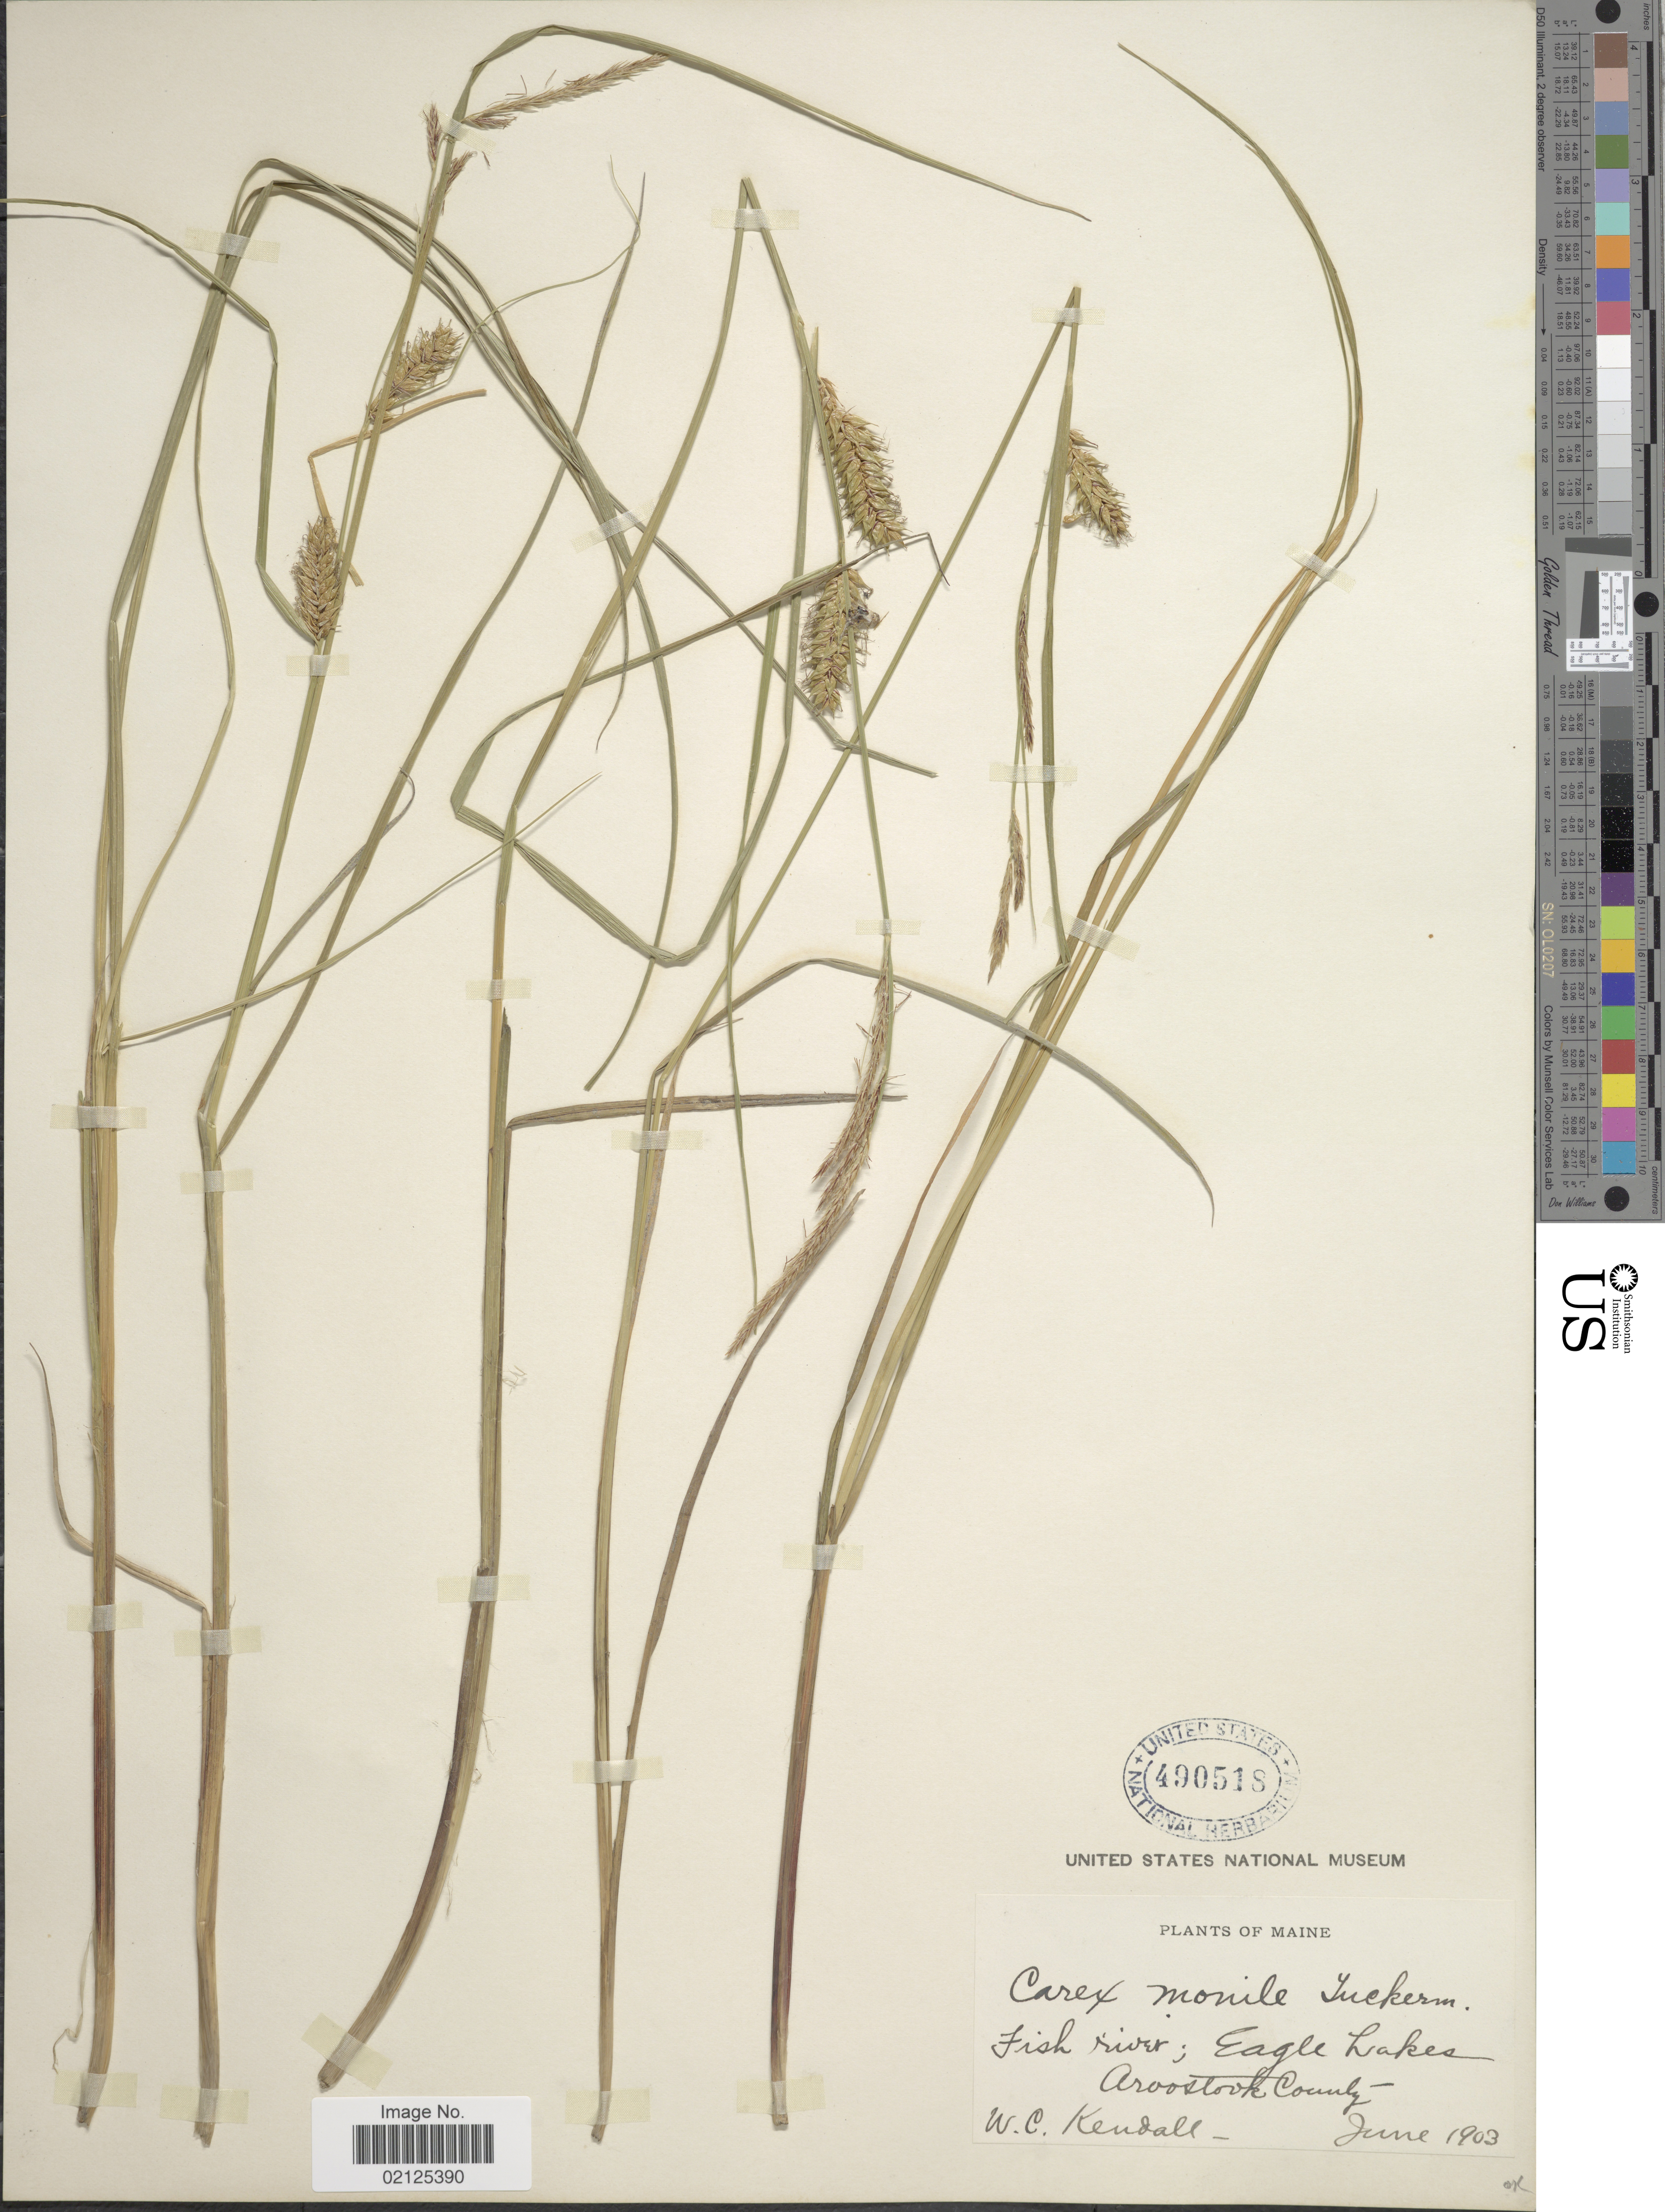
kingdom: Plantae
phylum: Tracheophyta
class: Liliopsida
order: Poales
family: Cyperaceae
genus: Carex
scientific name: Carex vesicaria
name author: L.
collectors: W. Kendall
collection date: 1903-06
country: United States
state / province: Maine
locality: Fish river; Eagle Lakes, Aroostook County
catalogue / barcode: US 490518